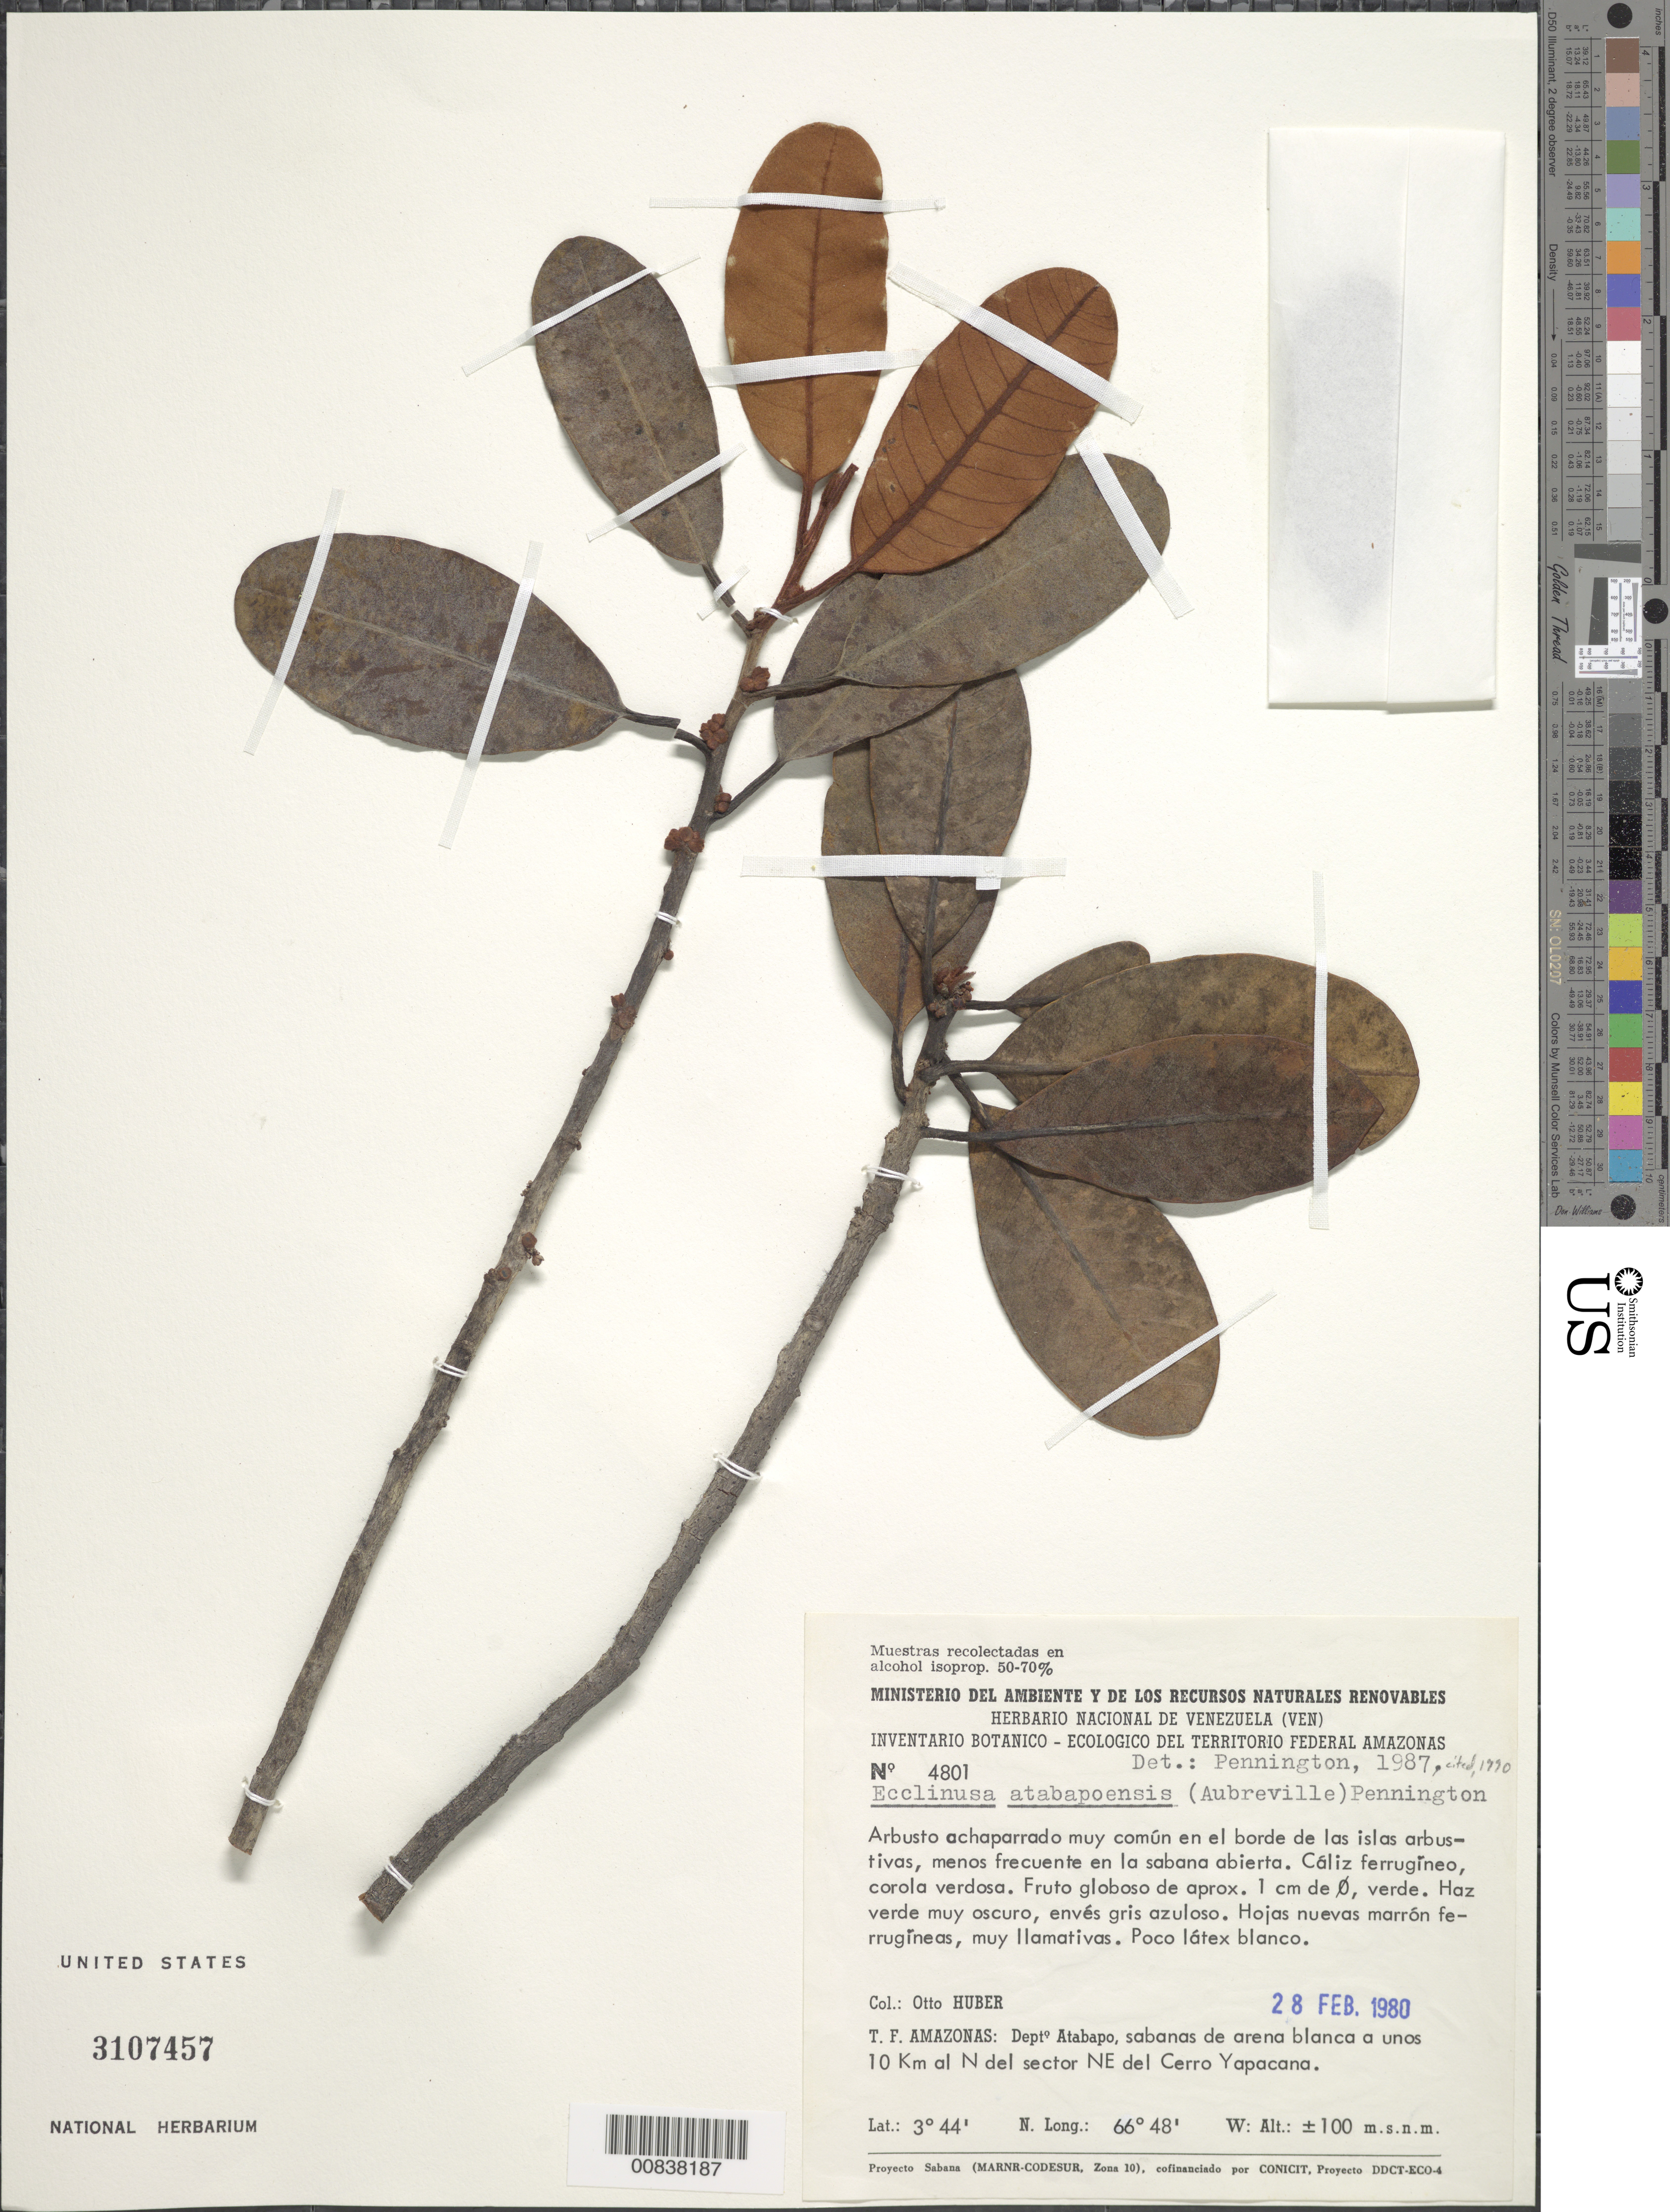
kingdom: Plantae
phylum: Tracheophyta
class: Magnoliopsida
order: Ericales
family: Sapotaceae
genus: Ecclinusa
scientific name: Ecclinusa atabapoensis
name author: (Aubrév.) T.D. Penn.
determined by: Pennington, T. D., (K)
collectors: O. Huber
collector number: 4801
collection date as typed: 28-Feb-80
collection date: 1980-02-28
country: Venezuela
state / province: Amazonas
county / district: Atabapo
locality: Cerro Yapacána, a unos 10 km al N del sector NE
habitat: Sabanas de arena blanca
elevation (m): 100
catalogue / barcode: US 3107457